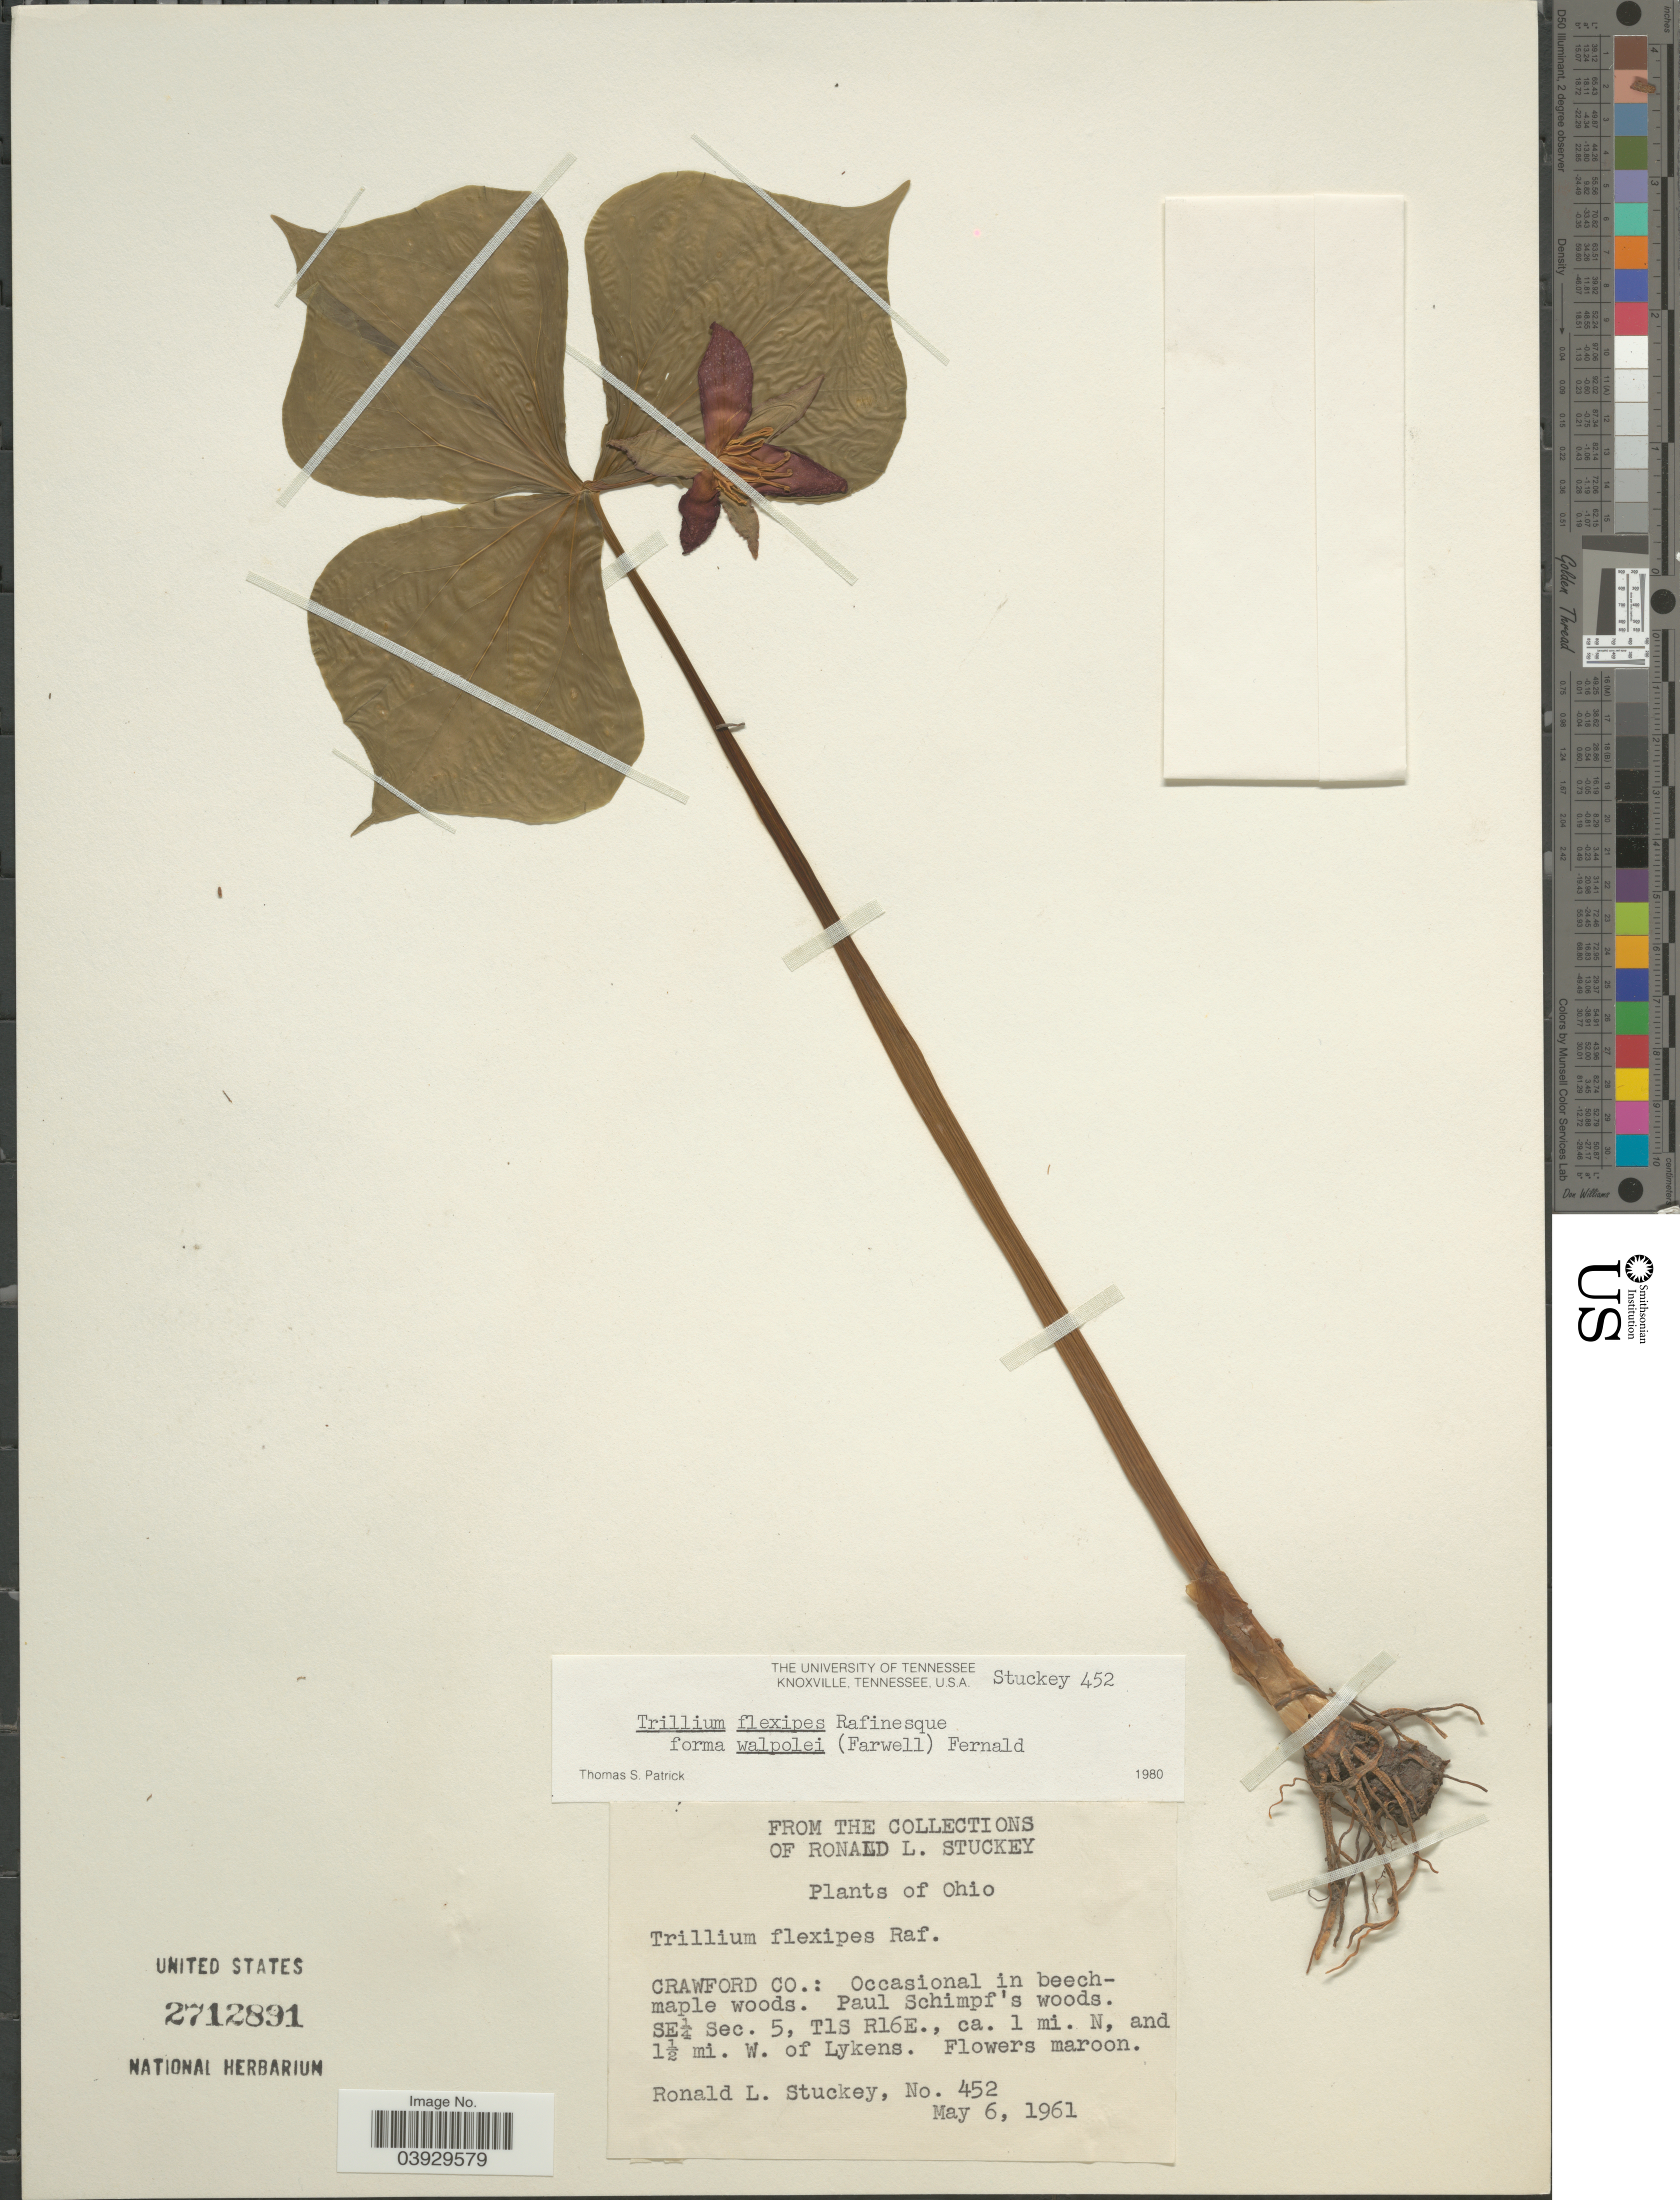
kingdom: Plantae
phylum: Tracheophyta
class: Liliopsida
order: Liliales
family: Melanthiaceae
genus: Trillium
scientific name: Trillium flexipes f. walpolei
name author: (Farw.) Fernald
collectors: R. L. Stuckey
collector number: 452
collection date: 1961-05-06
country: United States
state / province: Ohio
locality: Crawford Co.: Paul Schimpf's woods. SE¼ Sec. 5, T1S R16E., ca. 1 mi. N, and 1½ mi. W. of Lykens.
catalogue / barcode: US 2712891